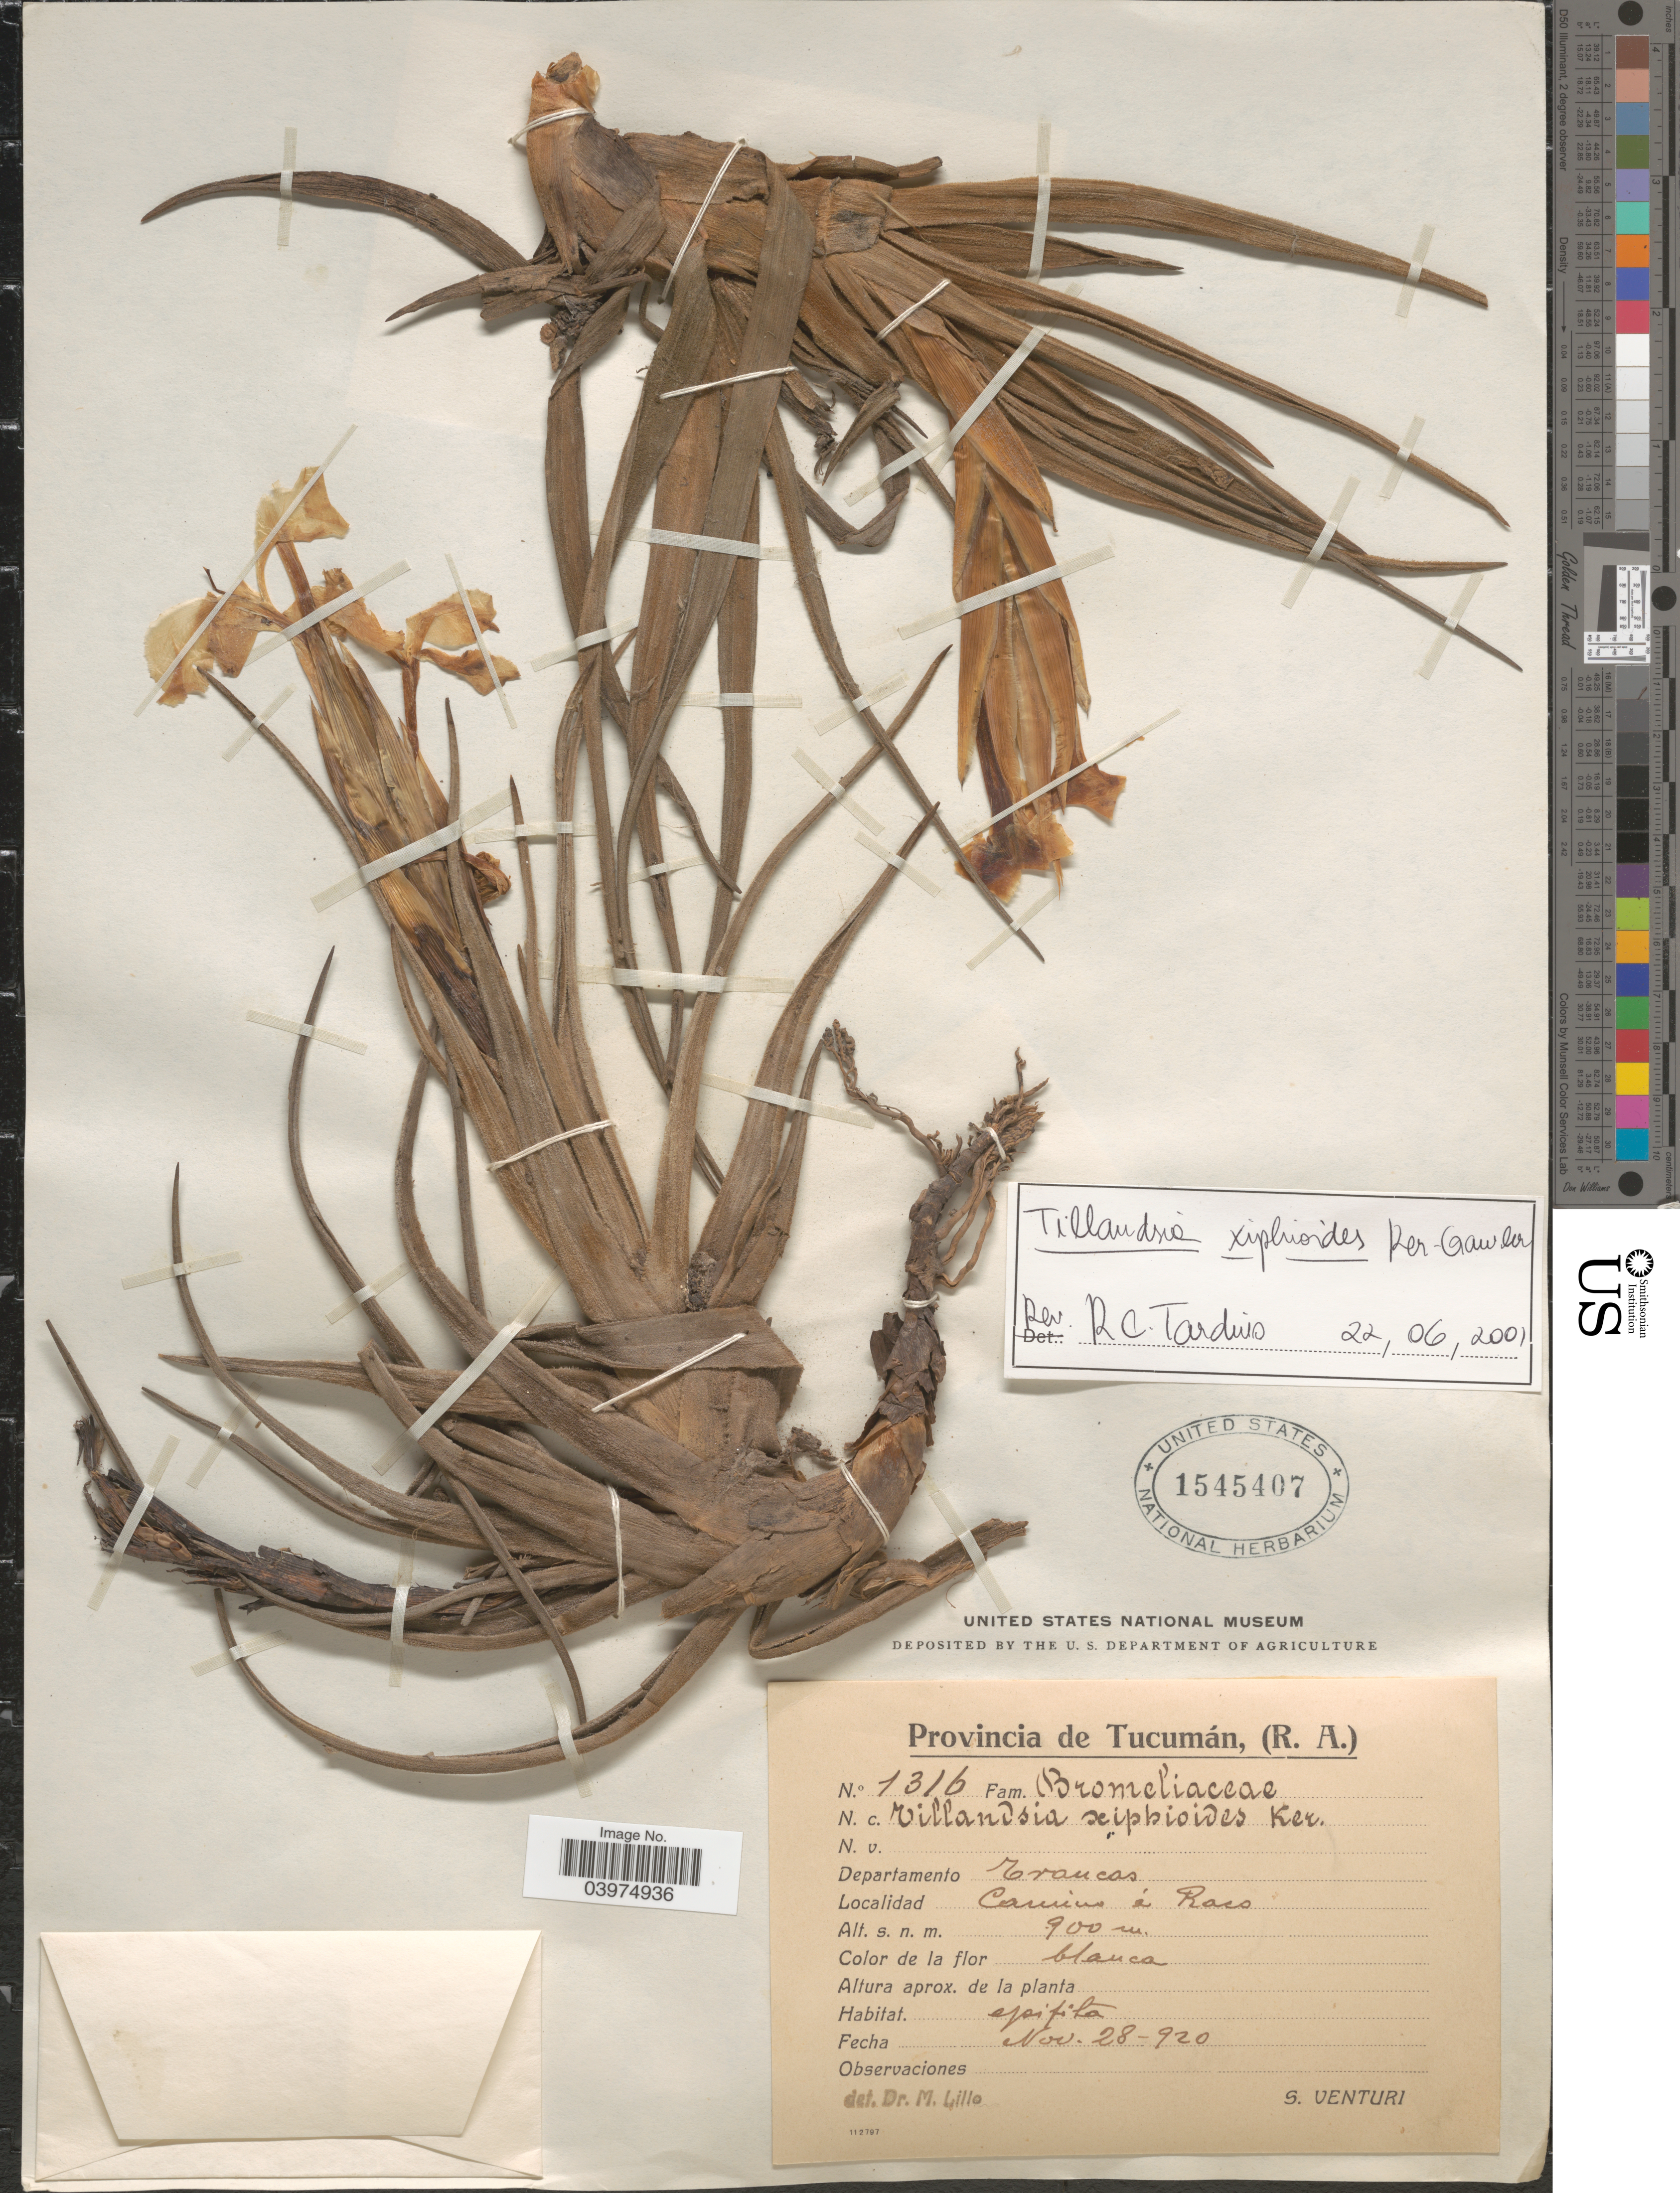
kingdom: Plantae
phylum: Tracheophyta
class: Liliopsida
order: Poales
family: Bromeliaceae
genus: Tillandsia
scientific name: Tillandsia xiphioides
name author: Ker Gawl.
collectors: S. Venturi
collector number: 1316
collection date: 1920-11-28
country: Argentina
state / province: Tucuman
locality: Departamento Trancas. Común á Raco.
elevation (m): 900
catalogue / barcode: US 1545407